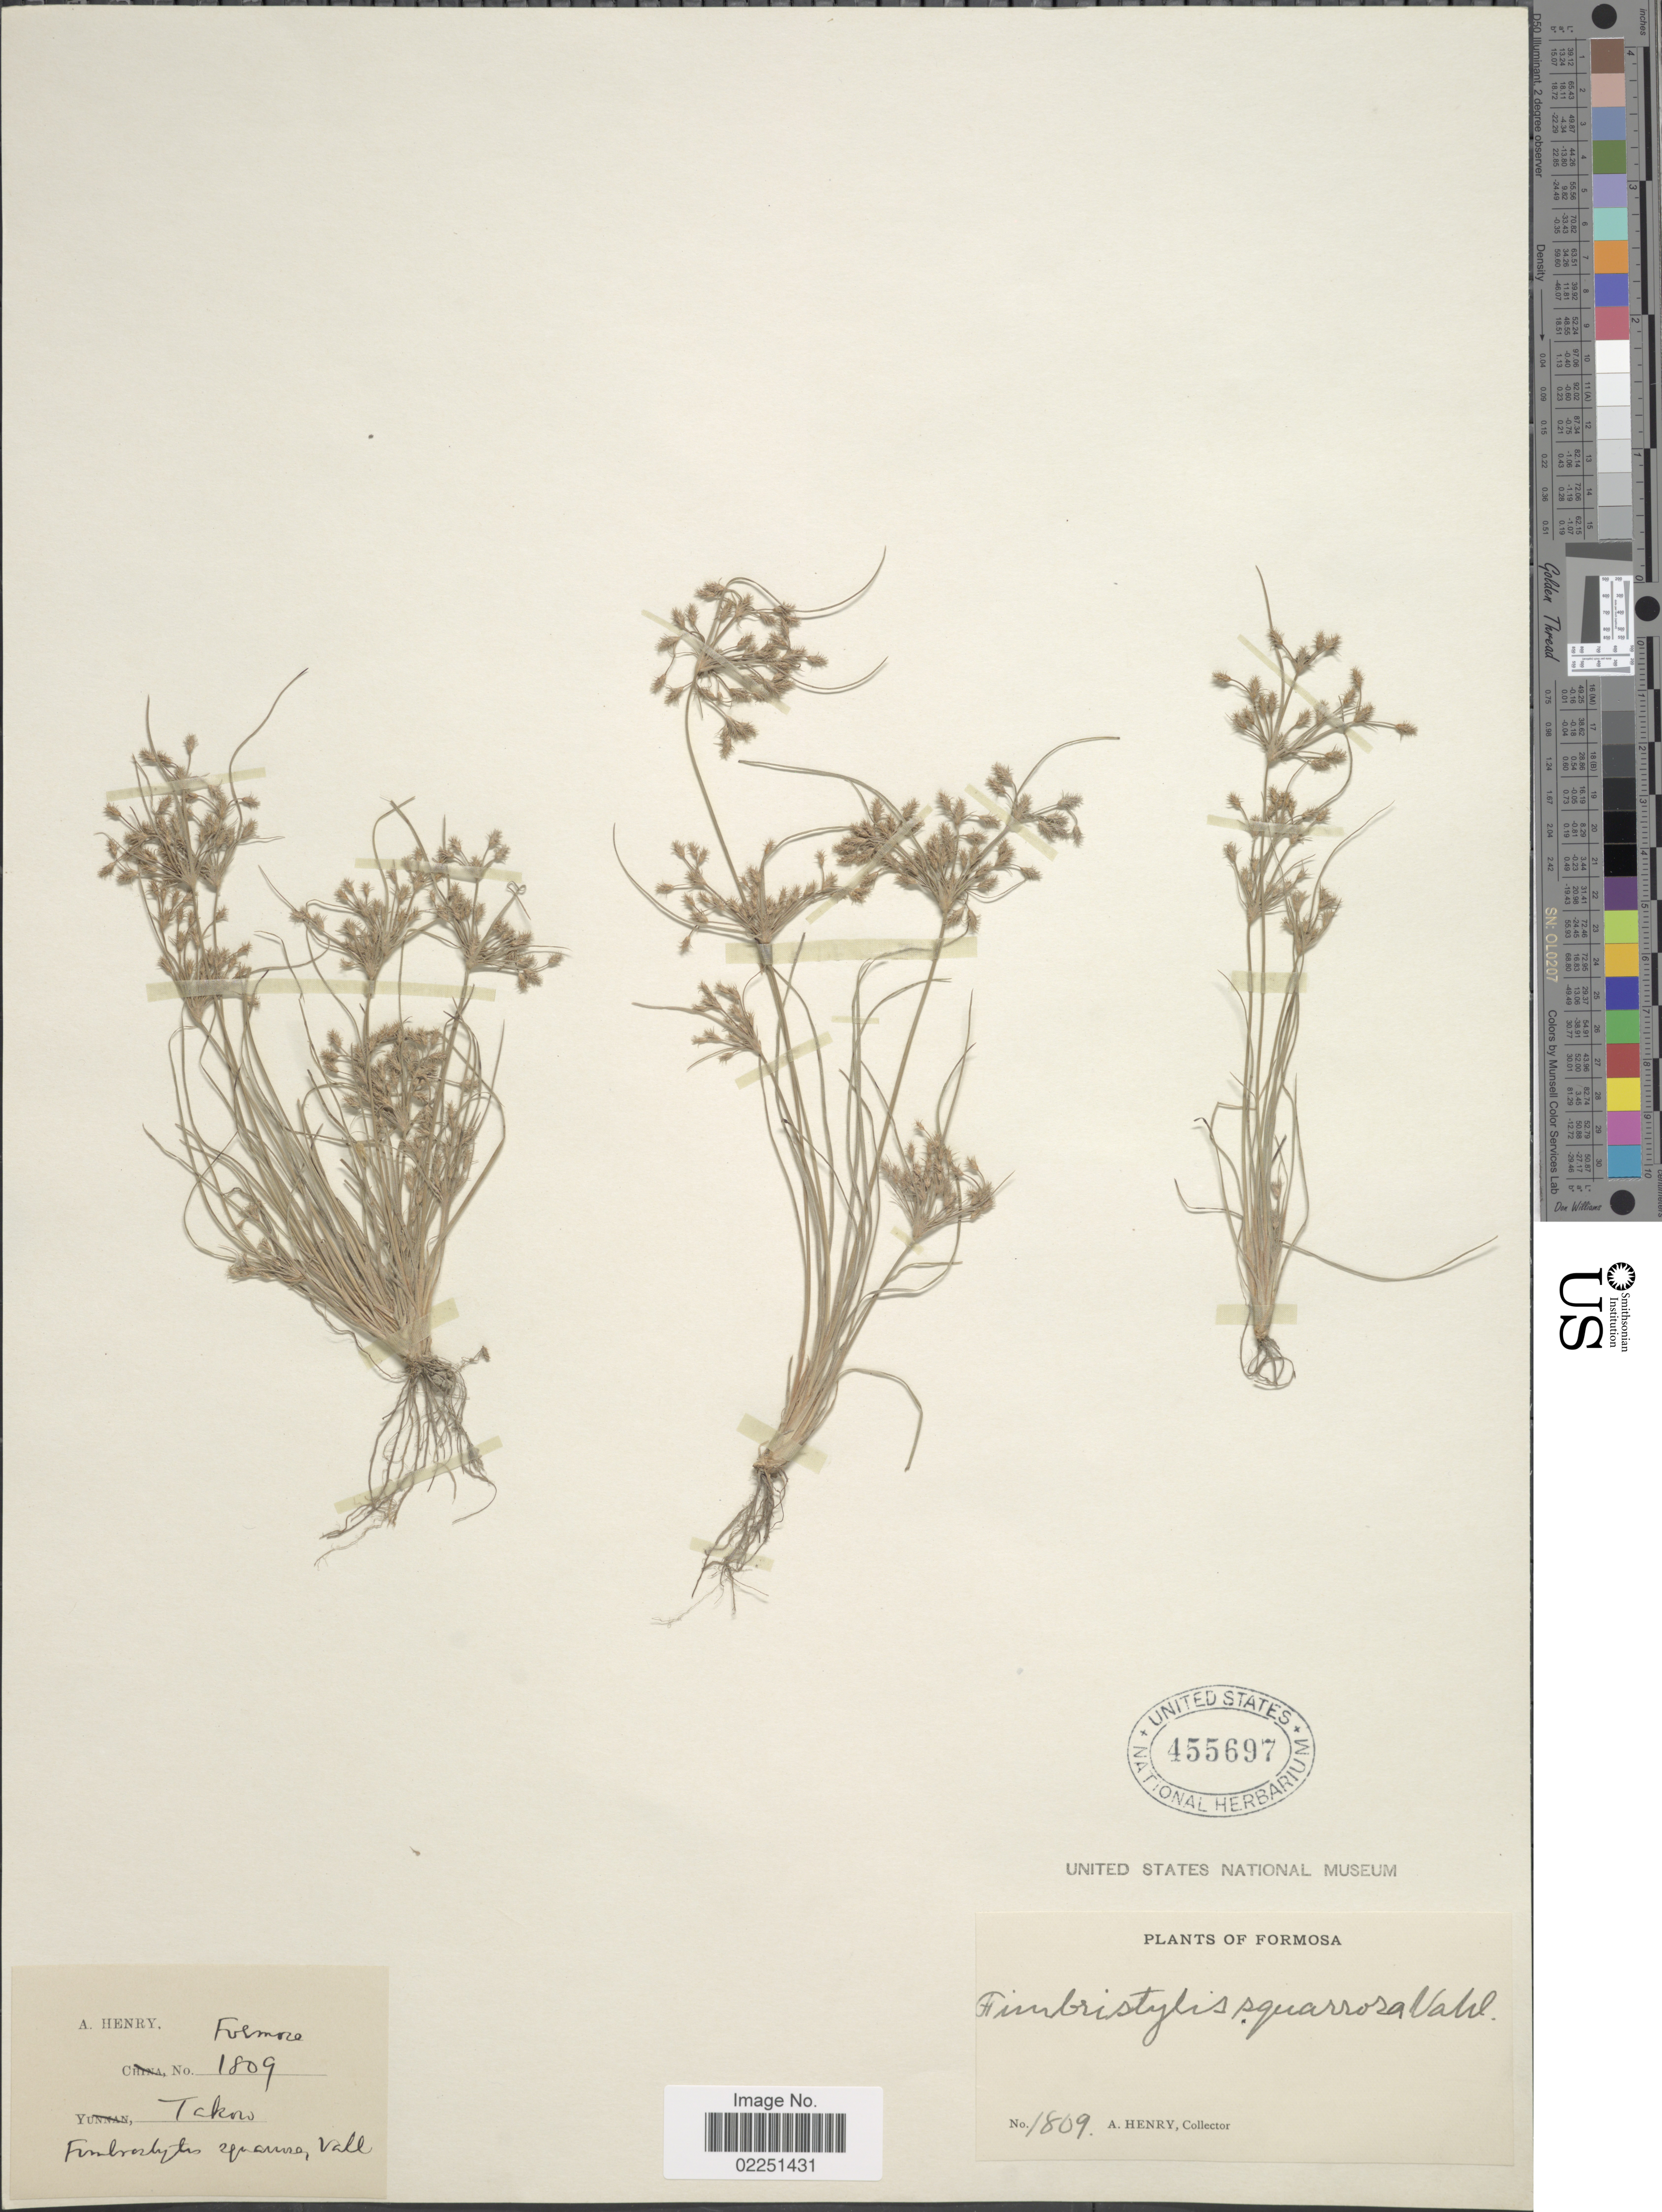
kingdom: Plantae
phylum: Tracheophyta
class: Liliopsida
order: Poales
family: Cyperaceae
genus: Fimbristylis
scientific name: Fimbristylis squarrosa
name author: Vahl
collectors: A. Henry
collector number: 1809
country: Taiwan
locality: Formosa, Takow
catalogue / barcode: US 455697